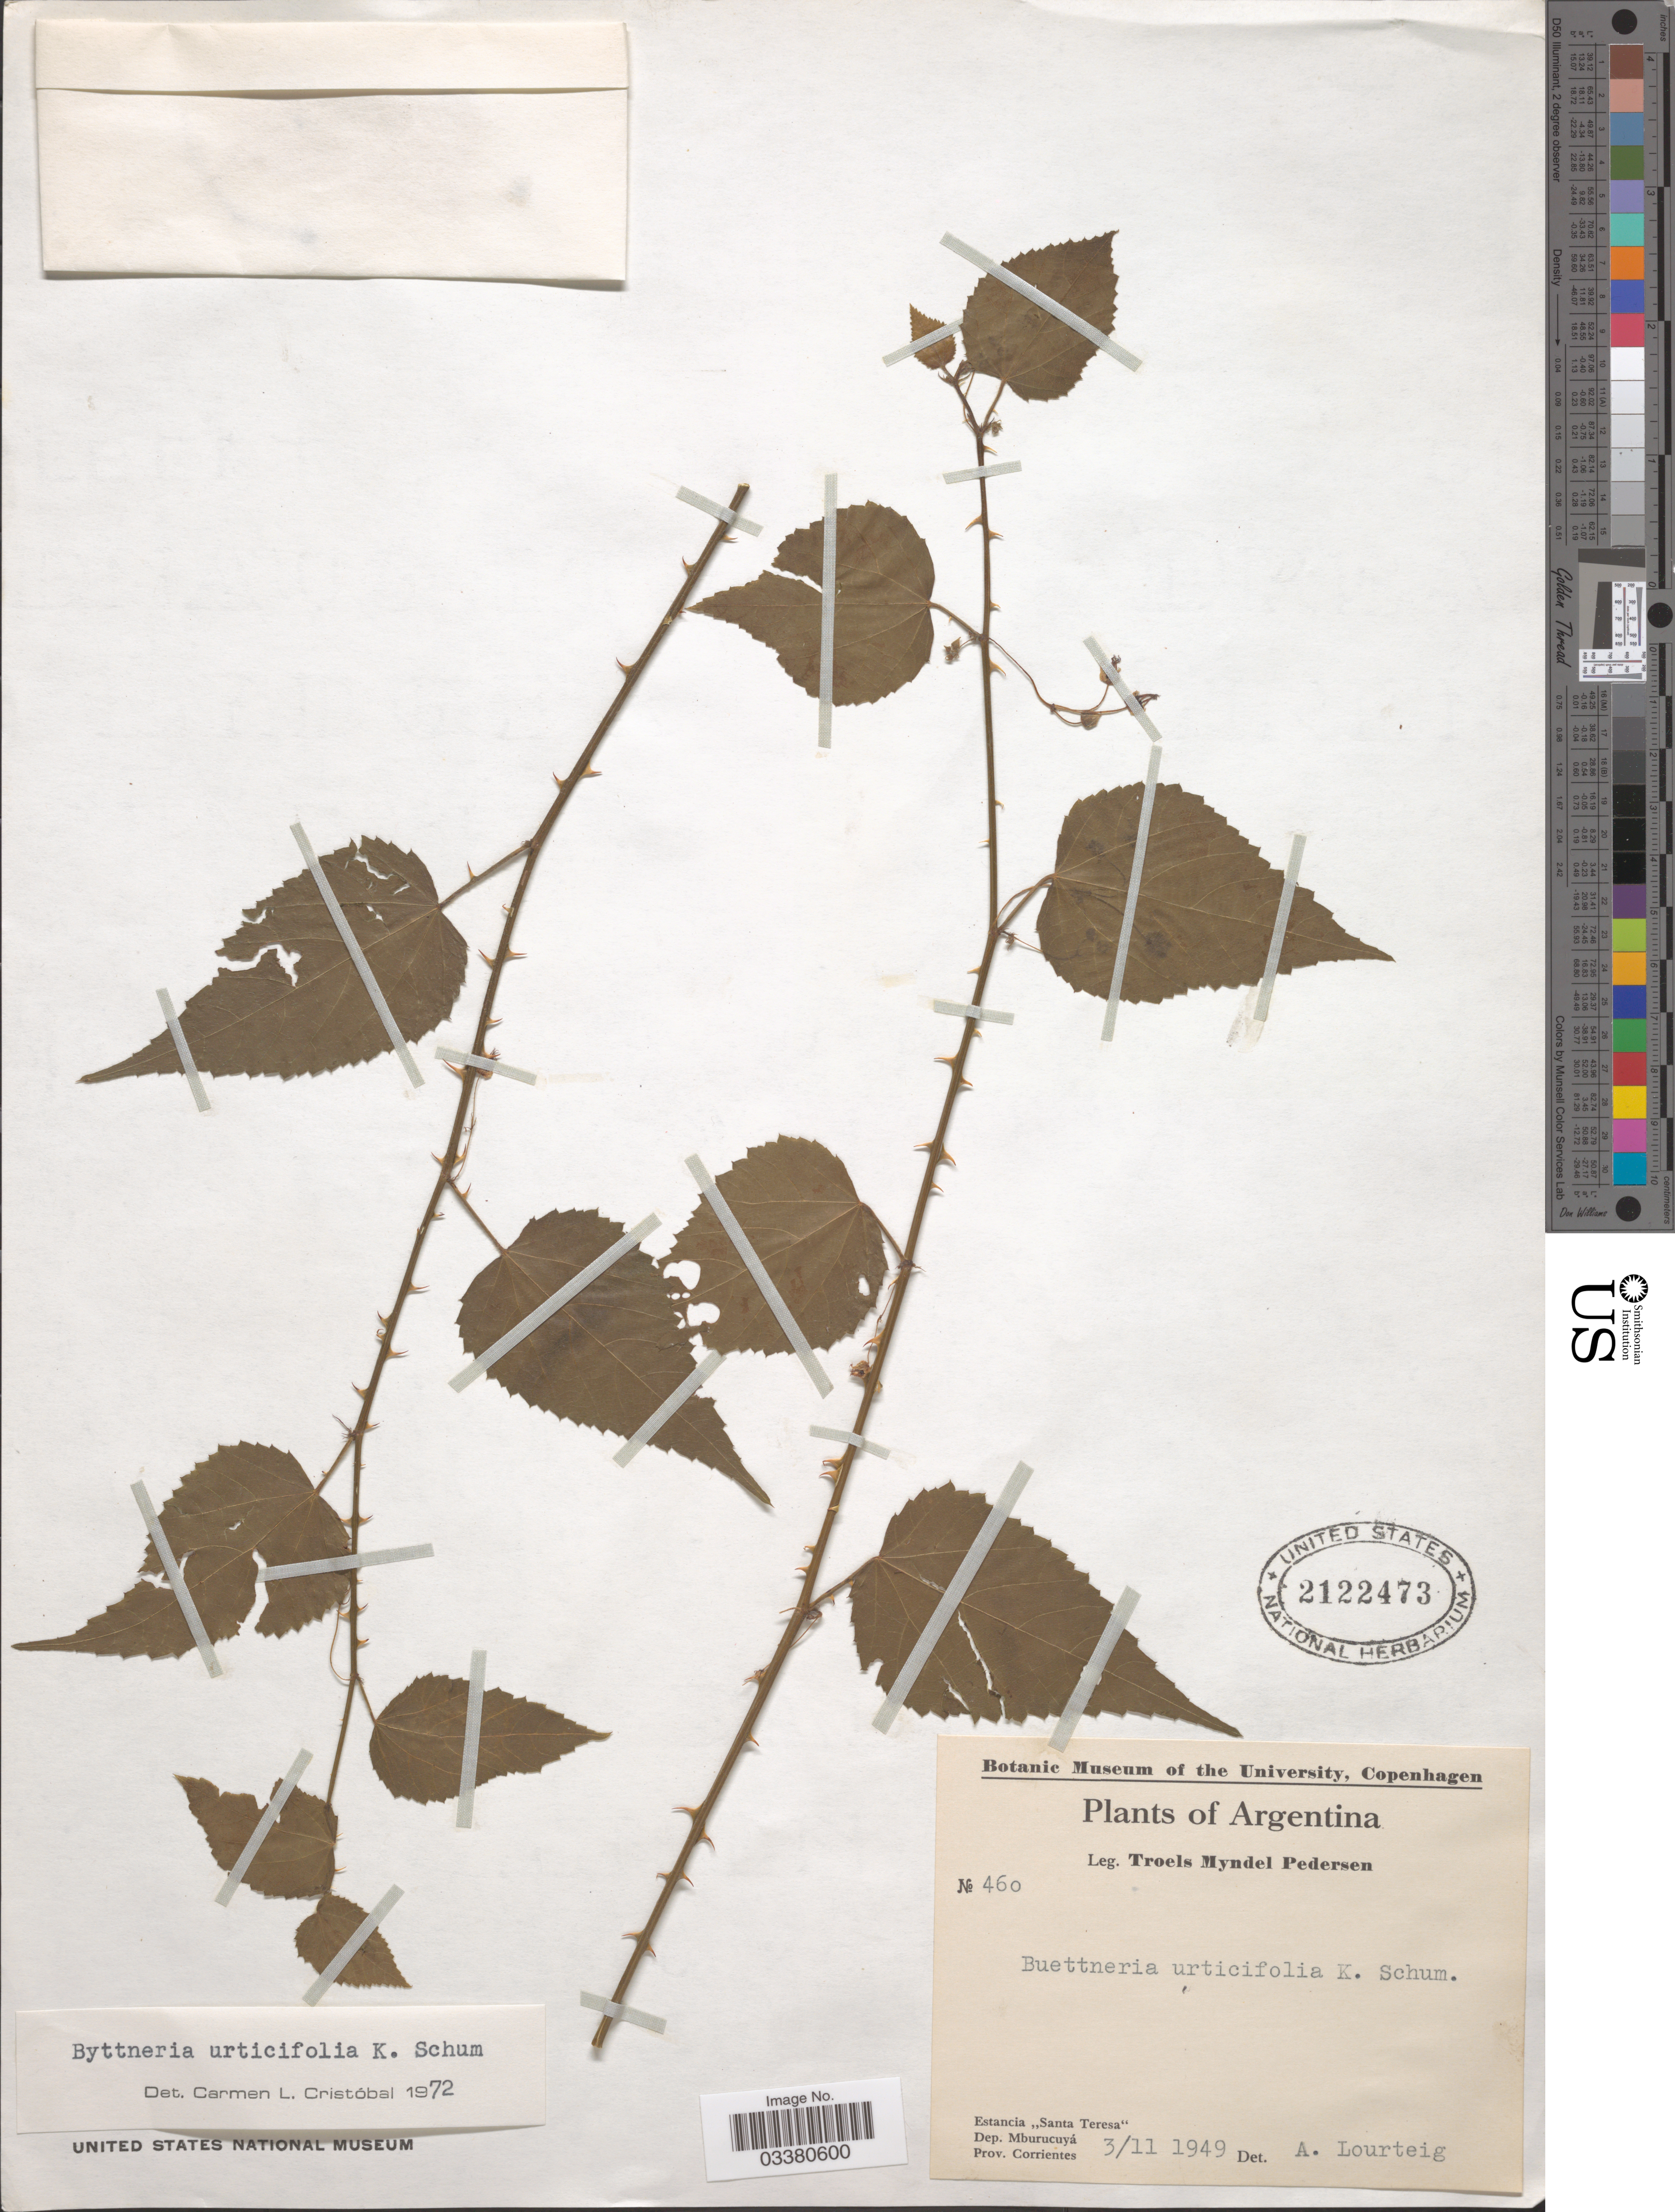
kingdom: Plantae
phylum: Tracheophyta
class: Magnoliopsida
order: Malvales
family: Malvaceae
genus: Byttneria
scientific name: Byttneria urticifolia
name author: K. Schum.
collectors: T. Pederson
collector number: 460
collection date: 1949-11-03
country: Argentina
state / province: Corrientes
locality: Estancia "Santa Teresa". Dep. Mburucuyá.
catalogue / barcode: US 2122473